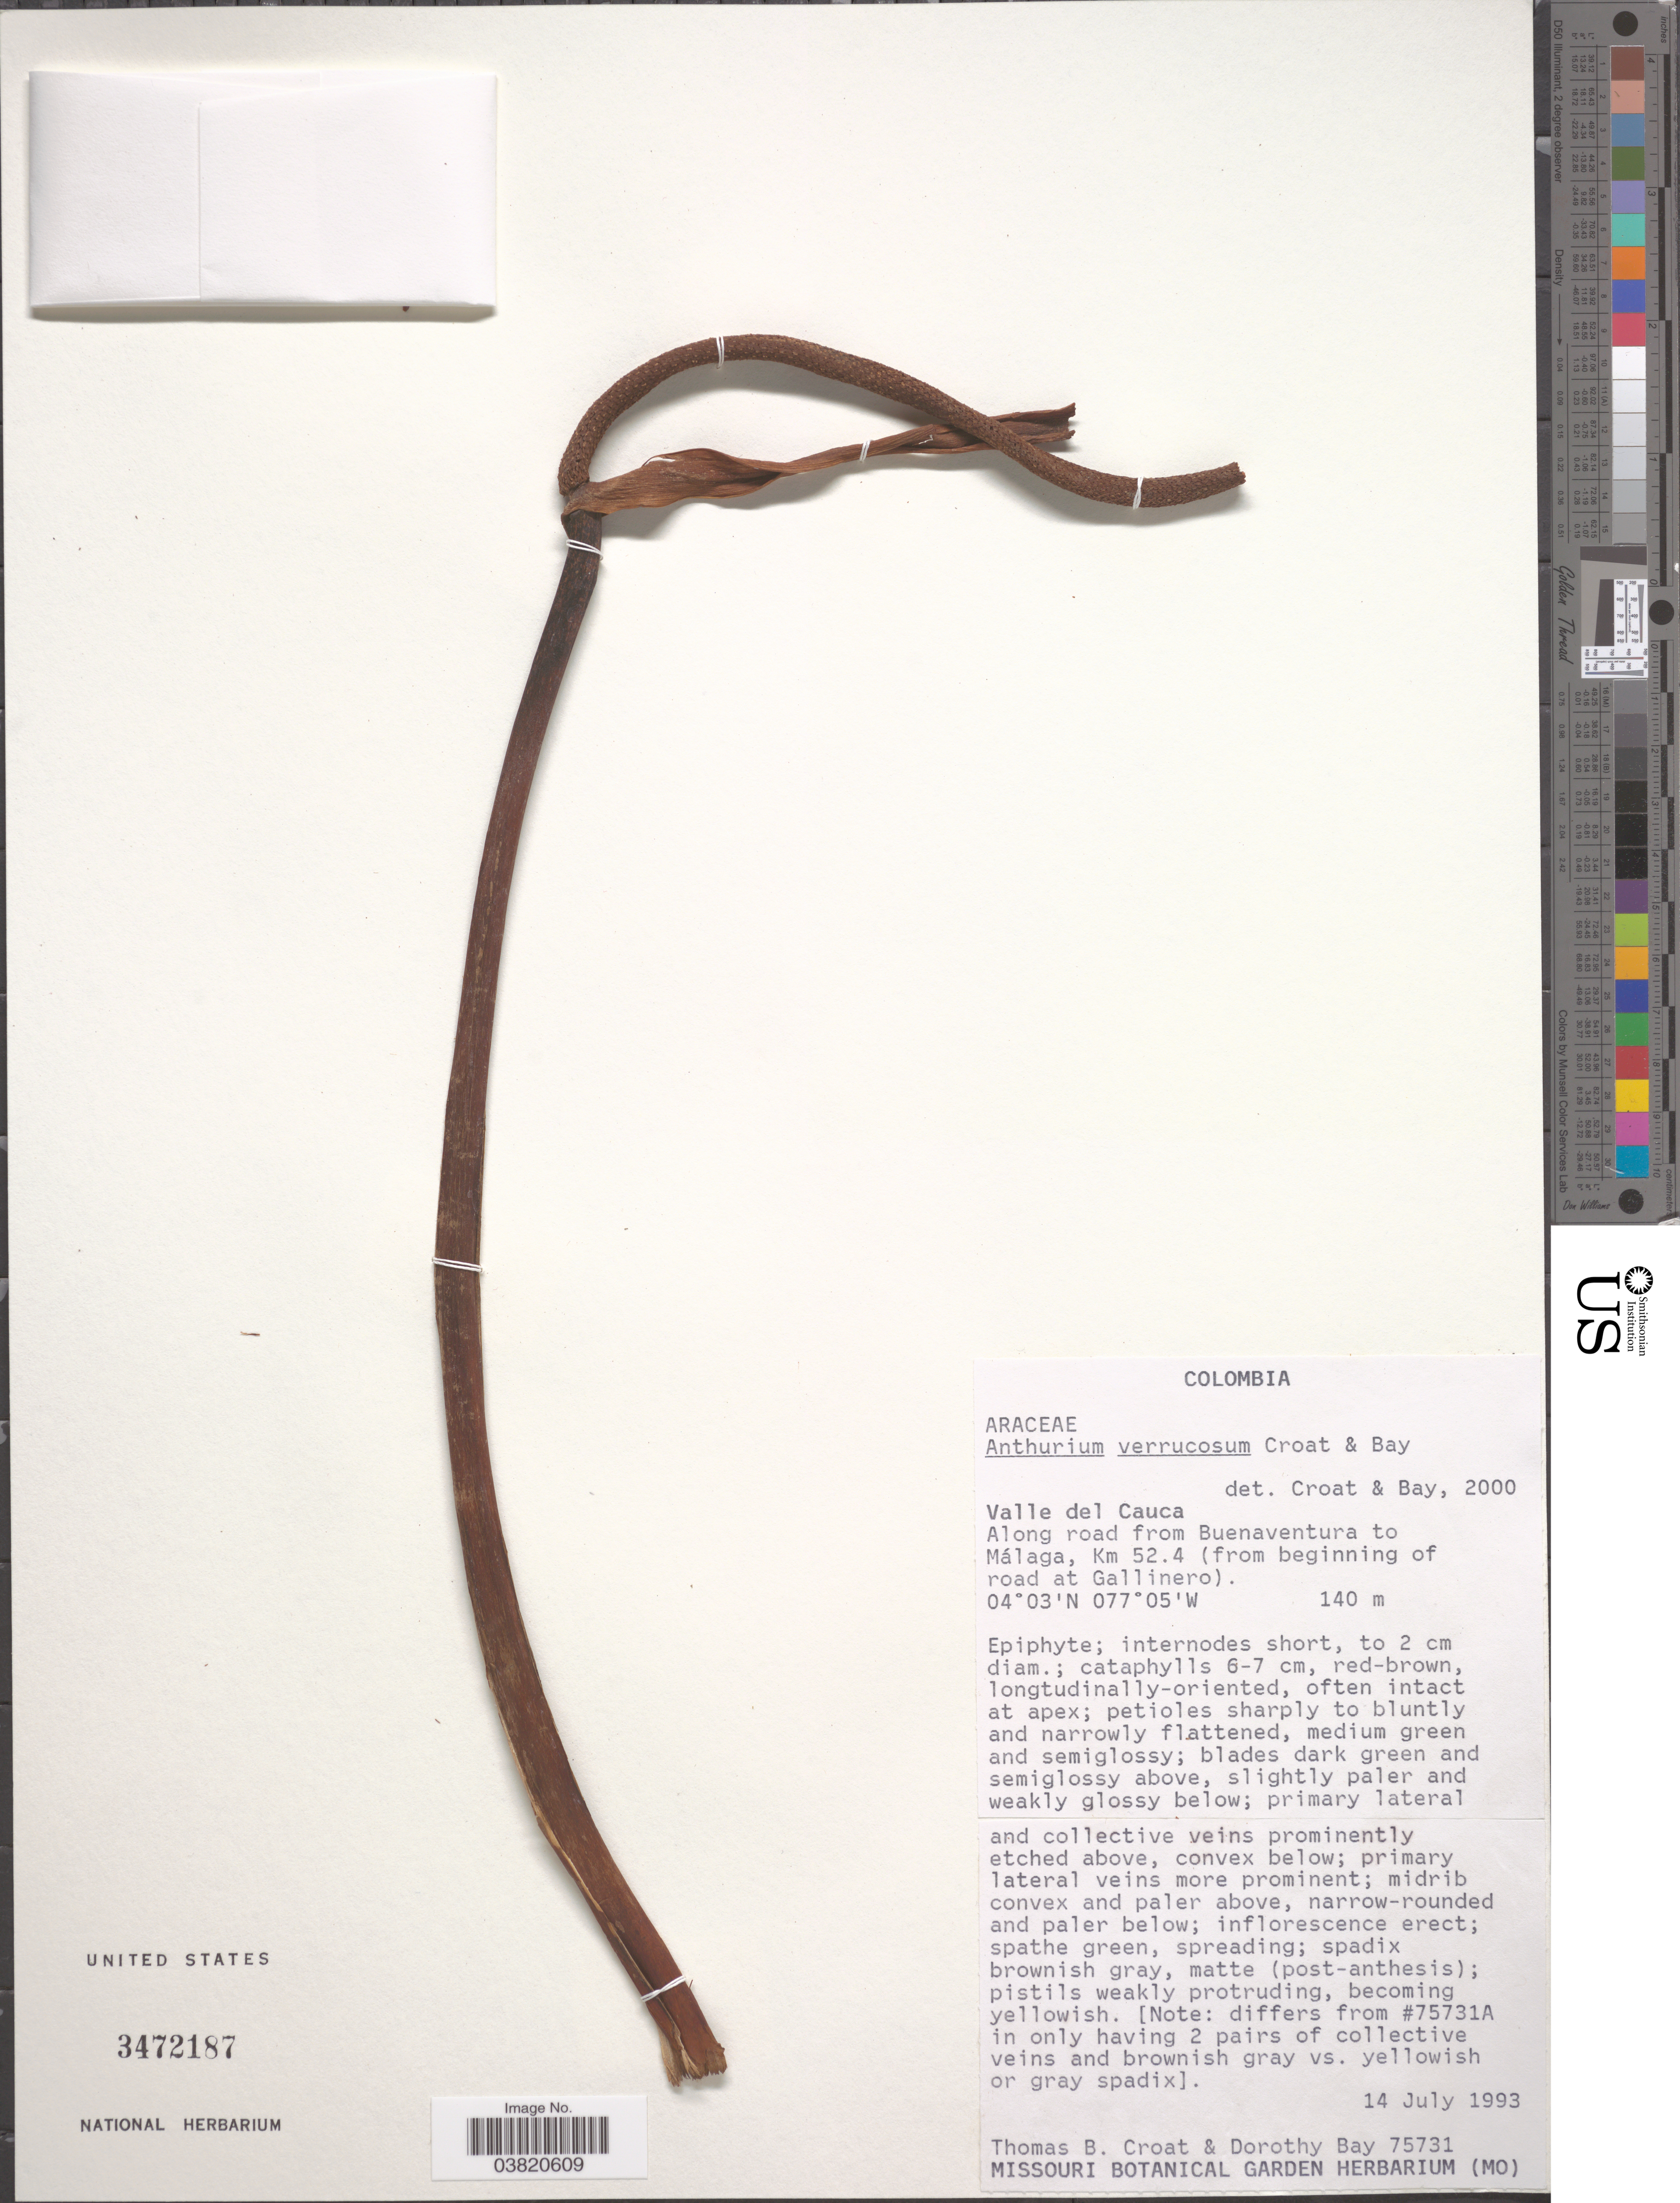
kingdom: Plantae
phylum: Tracheophyta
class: Liliopsida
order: Alismatales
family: Araceae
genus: Anthurium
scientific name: Anthurium verrucosum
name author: Croat & D.C. Bay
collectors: T. B. Croat & D. C. Bay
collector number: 75731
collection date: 1993-07-14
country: Colombia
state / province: Valle del Cauca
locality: Along road from Buenaventura to Málaga, Km 52.4 (from beginning of road at Gallinero).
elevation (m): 140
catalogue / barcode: US 3472187